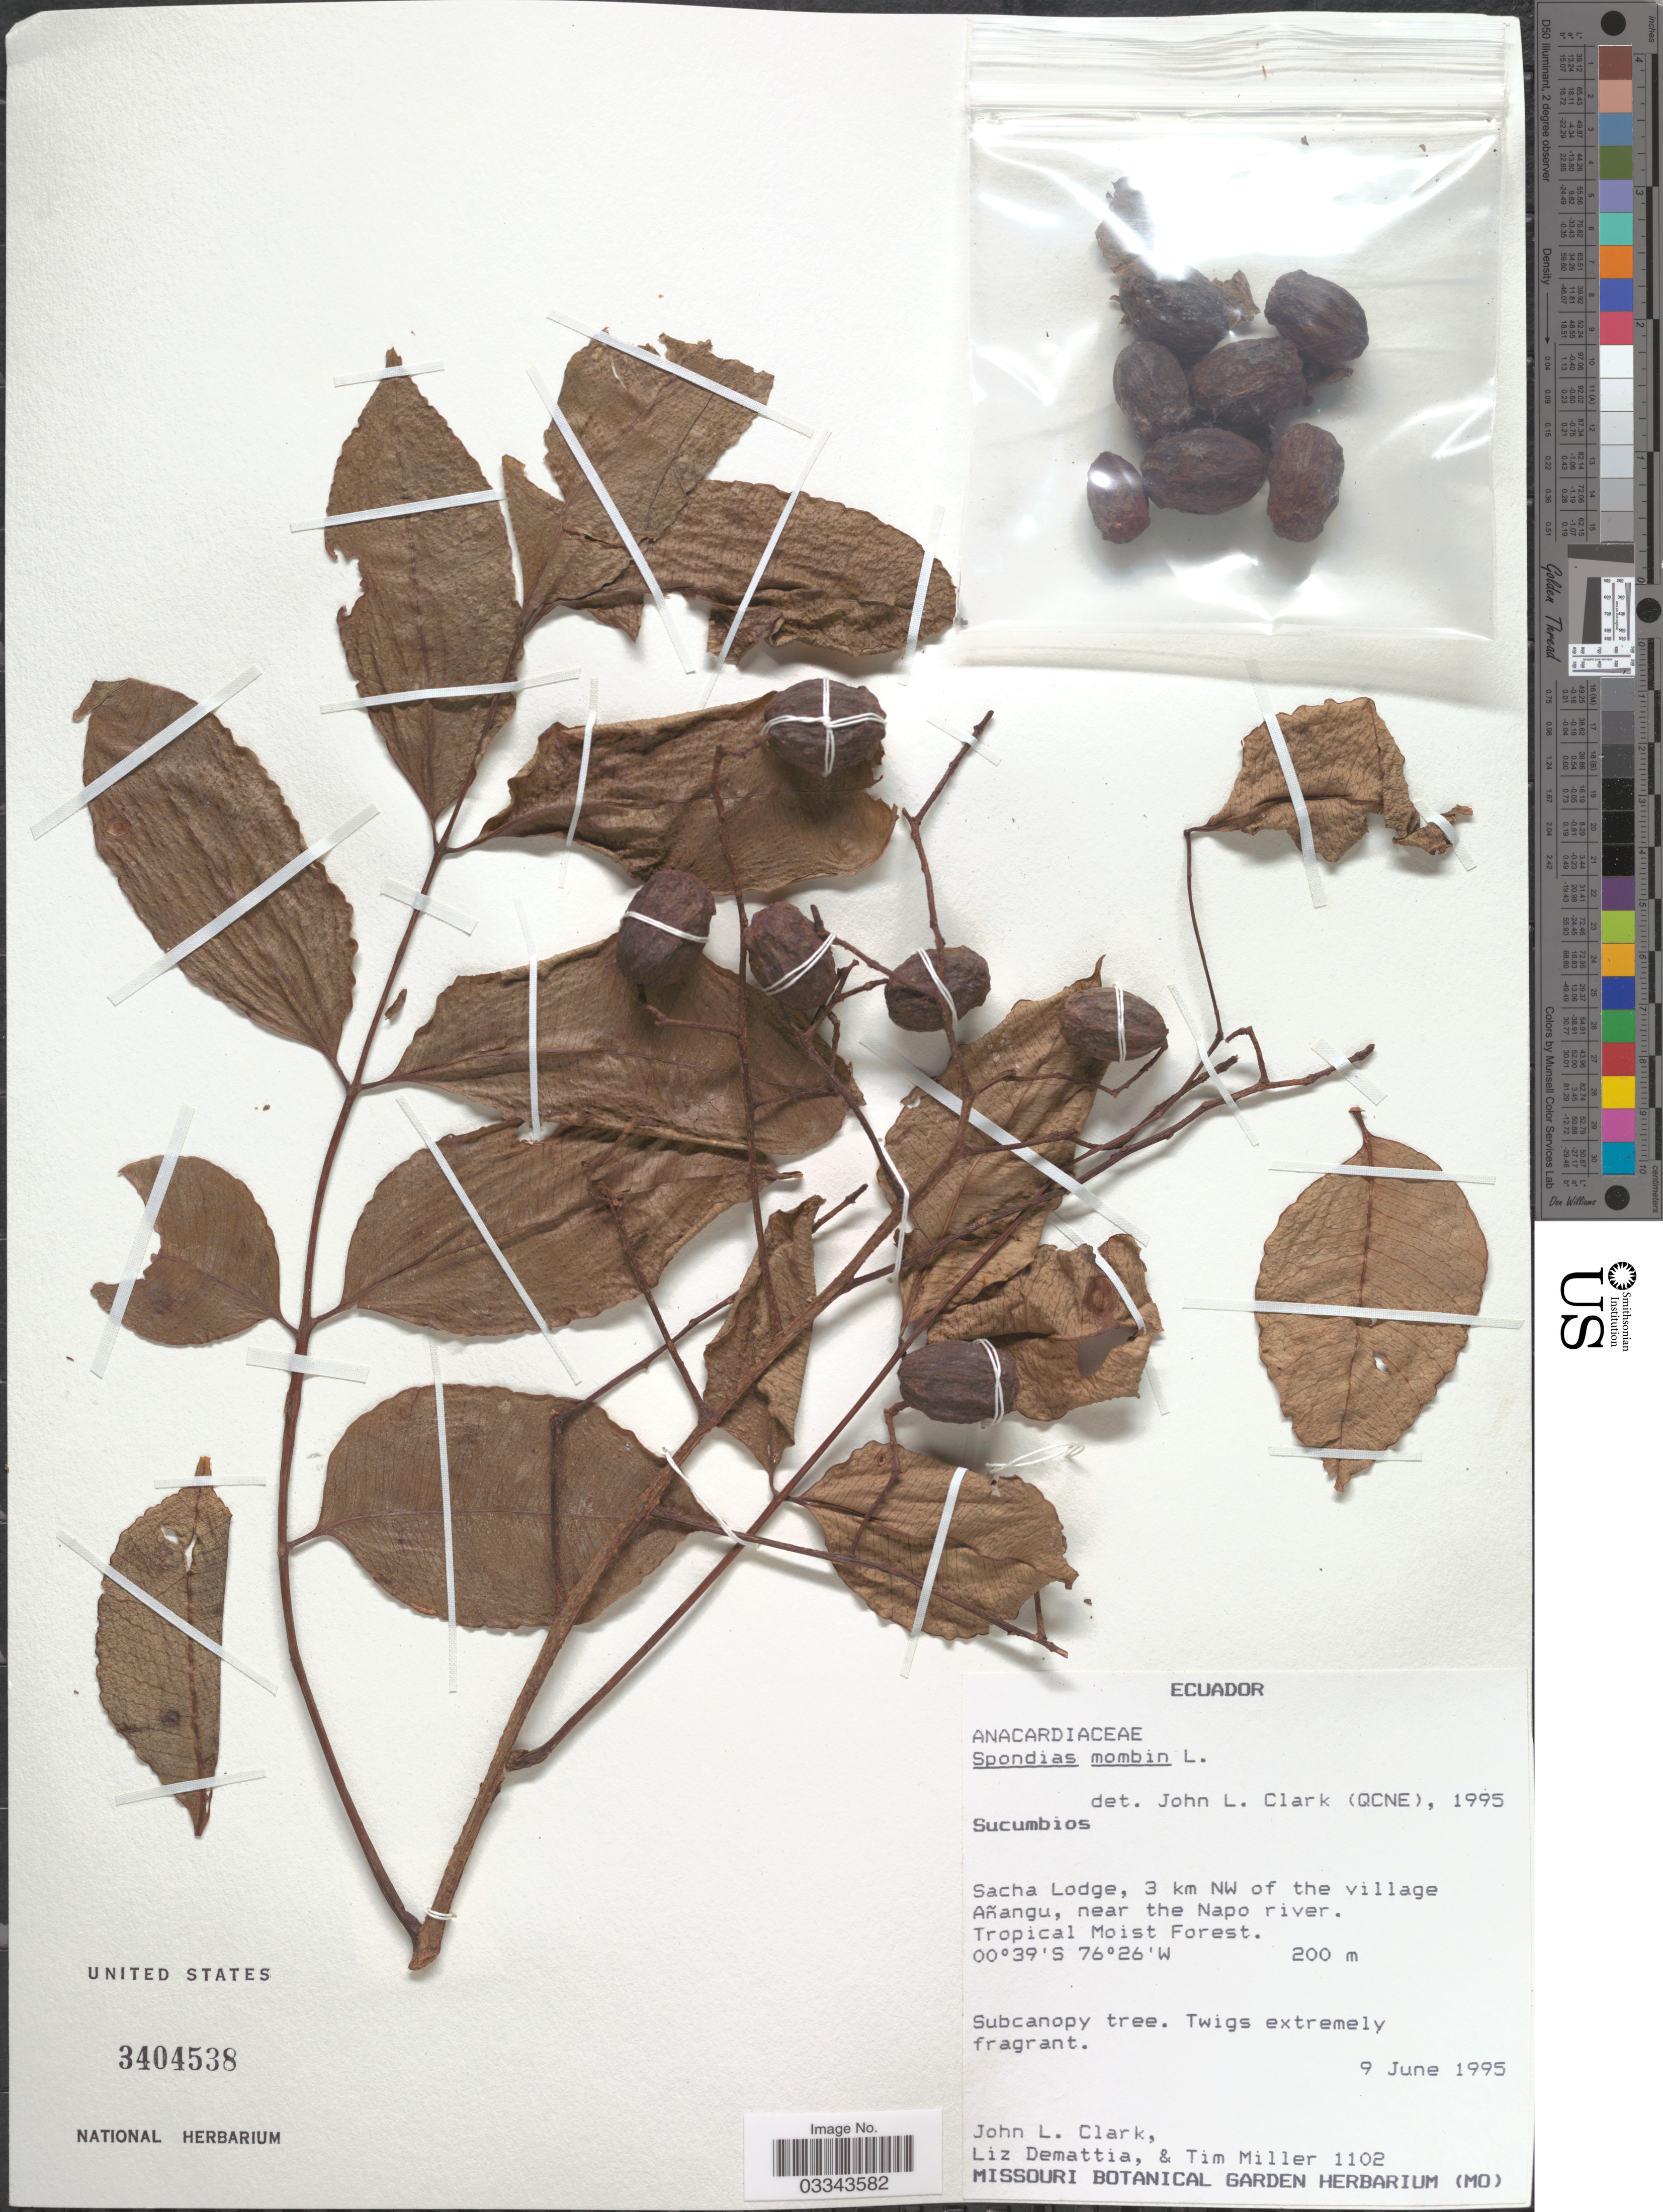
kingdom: Plantae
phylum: Tracheophyta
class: Magnoliopsida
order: Sapindales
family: Anacardiaceae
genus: Spondias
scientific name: Spondias mombin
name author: L.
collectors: J. L. Clark, L. Demattia & T. Miller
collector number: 1102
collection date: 1995-06-09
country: Ecuador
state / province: Sucumbíos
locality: Sacha Lodge, 3 km NW of the village Añangu, near the Napo river.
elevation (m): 200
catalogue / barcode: US 3404538